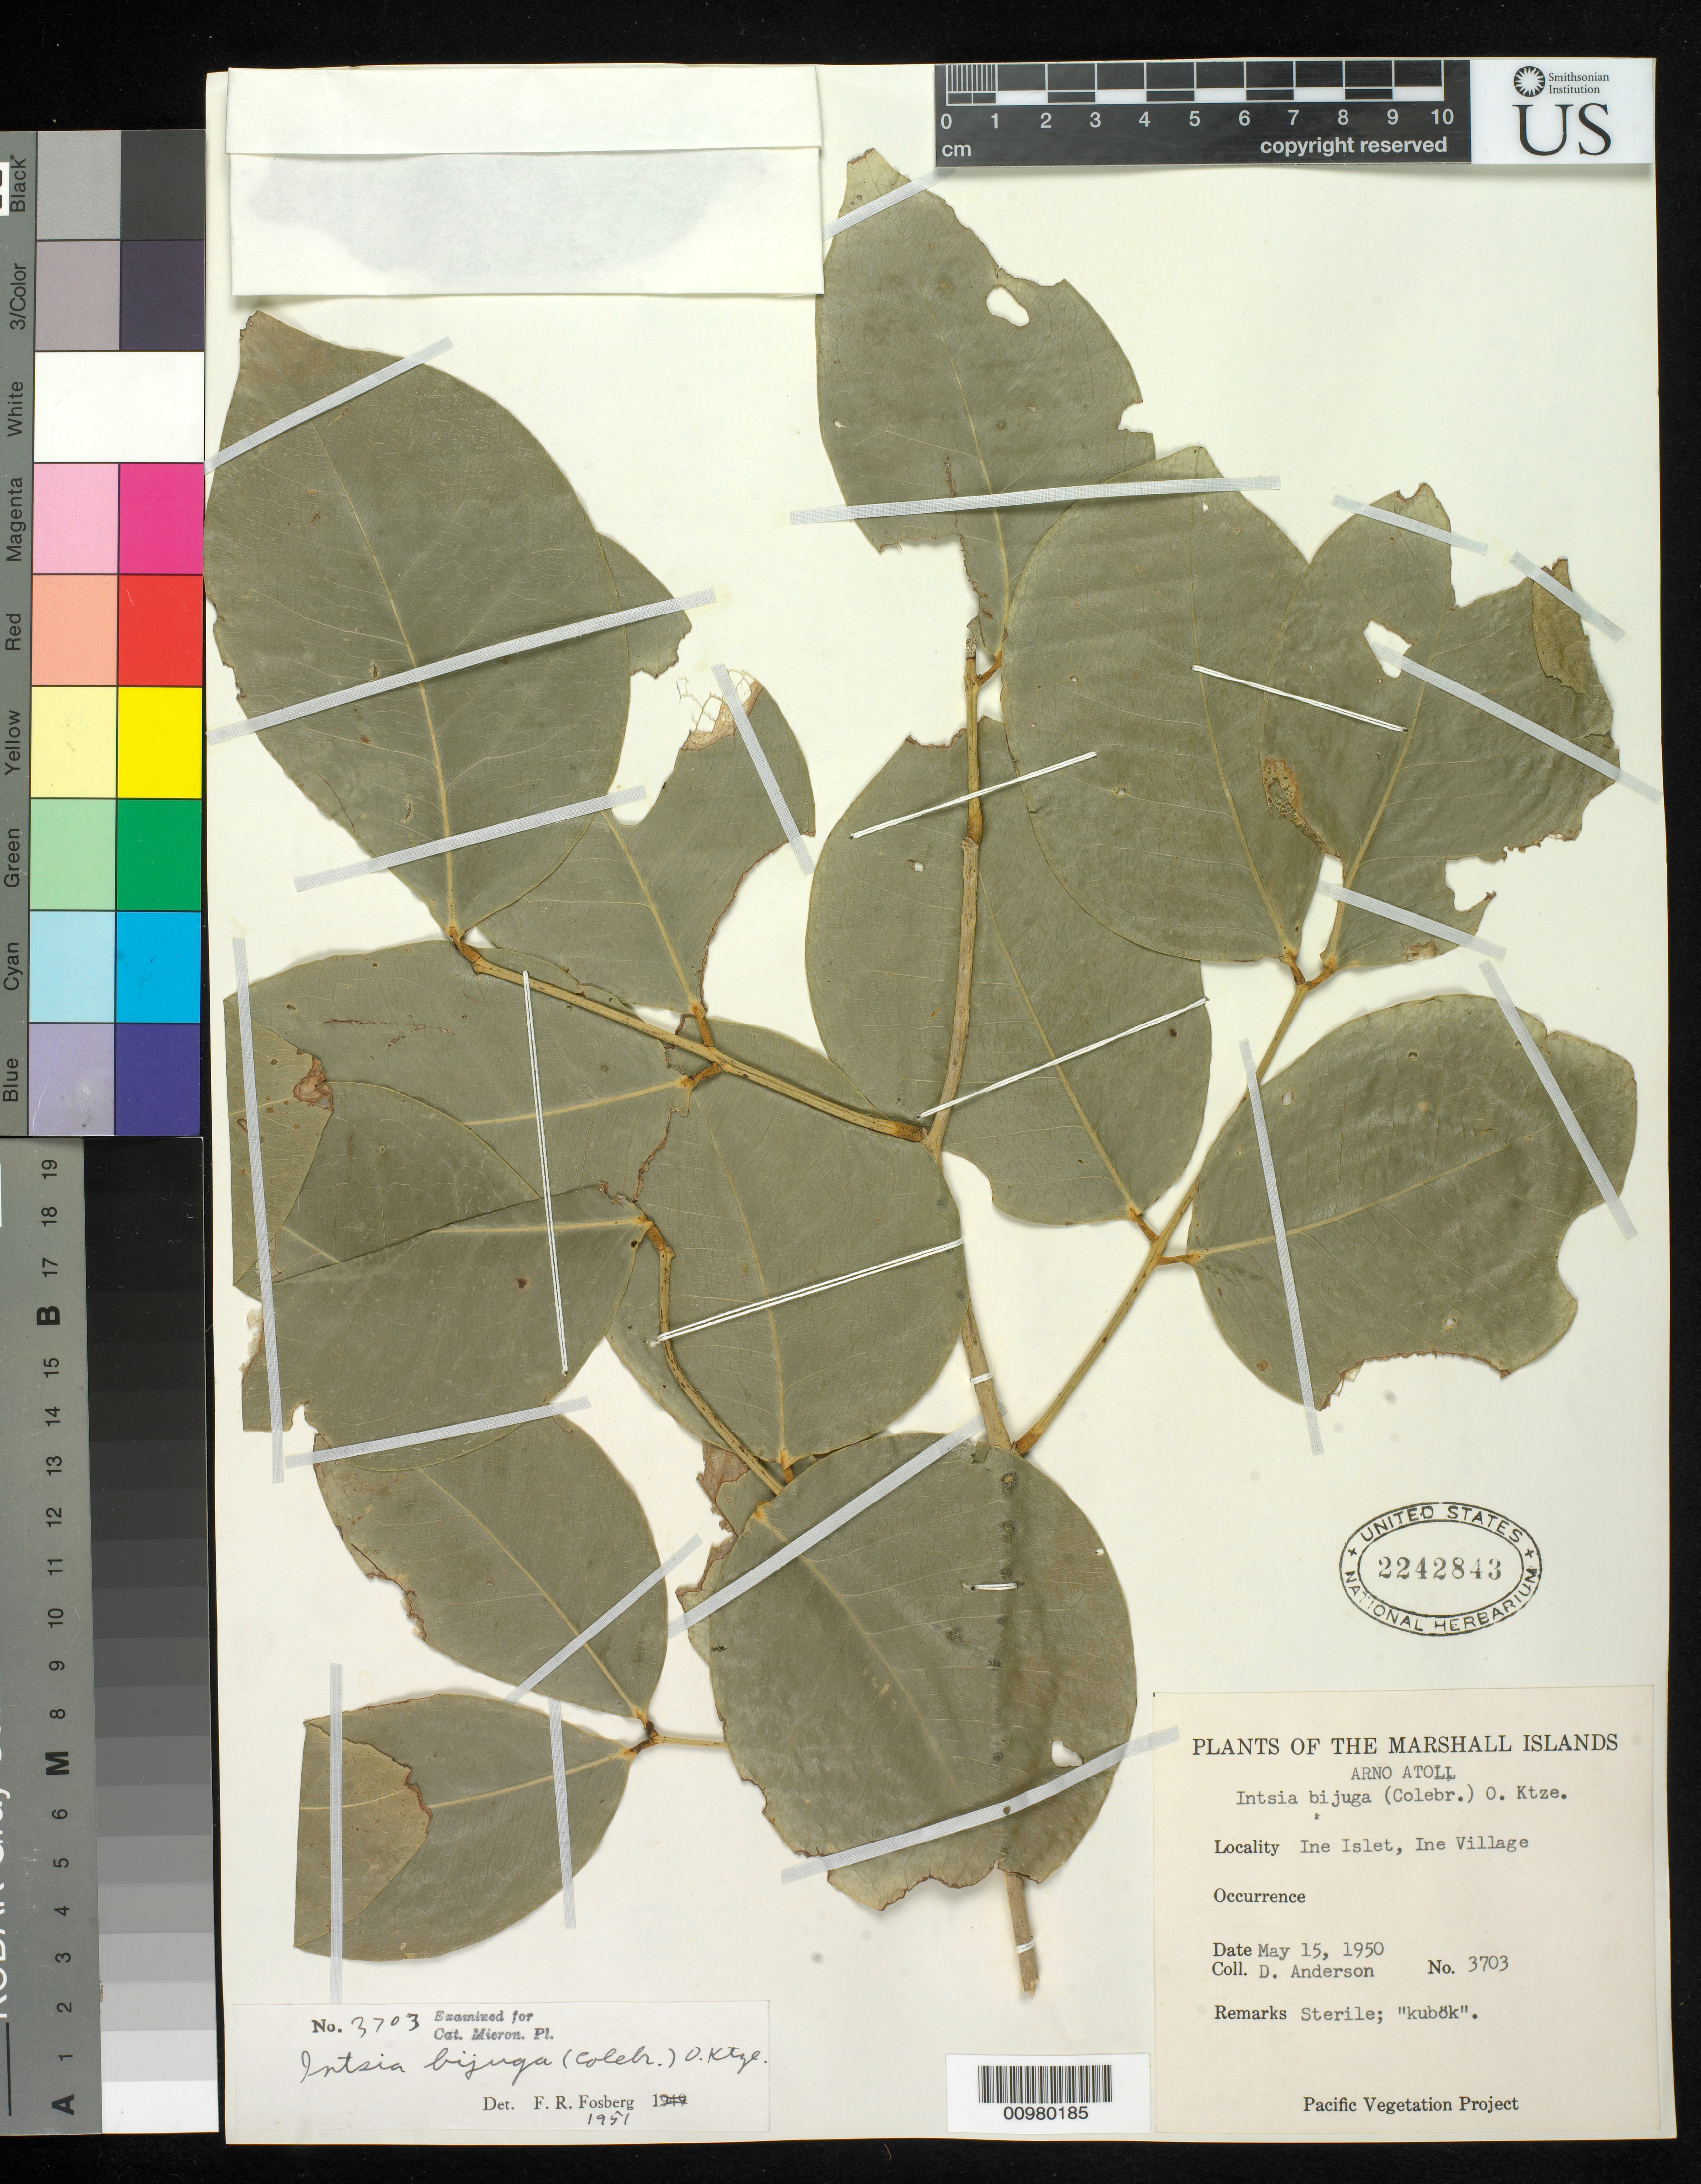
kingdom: Plantae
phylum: Tracheophyta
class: Magnoliopsida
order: Fabales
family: Fabaceae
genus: Intsia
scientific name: Intsia bijuga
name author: (Colebr.) Kuntze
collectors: D. Anderson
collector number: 3703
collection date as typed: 15 May 1950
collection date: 1950-05-15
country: Marshall Islands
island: Arno Atoll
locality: Ine Islet, Ine Village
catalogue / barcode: US 2242843